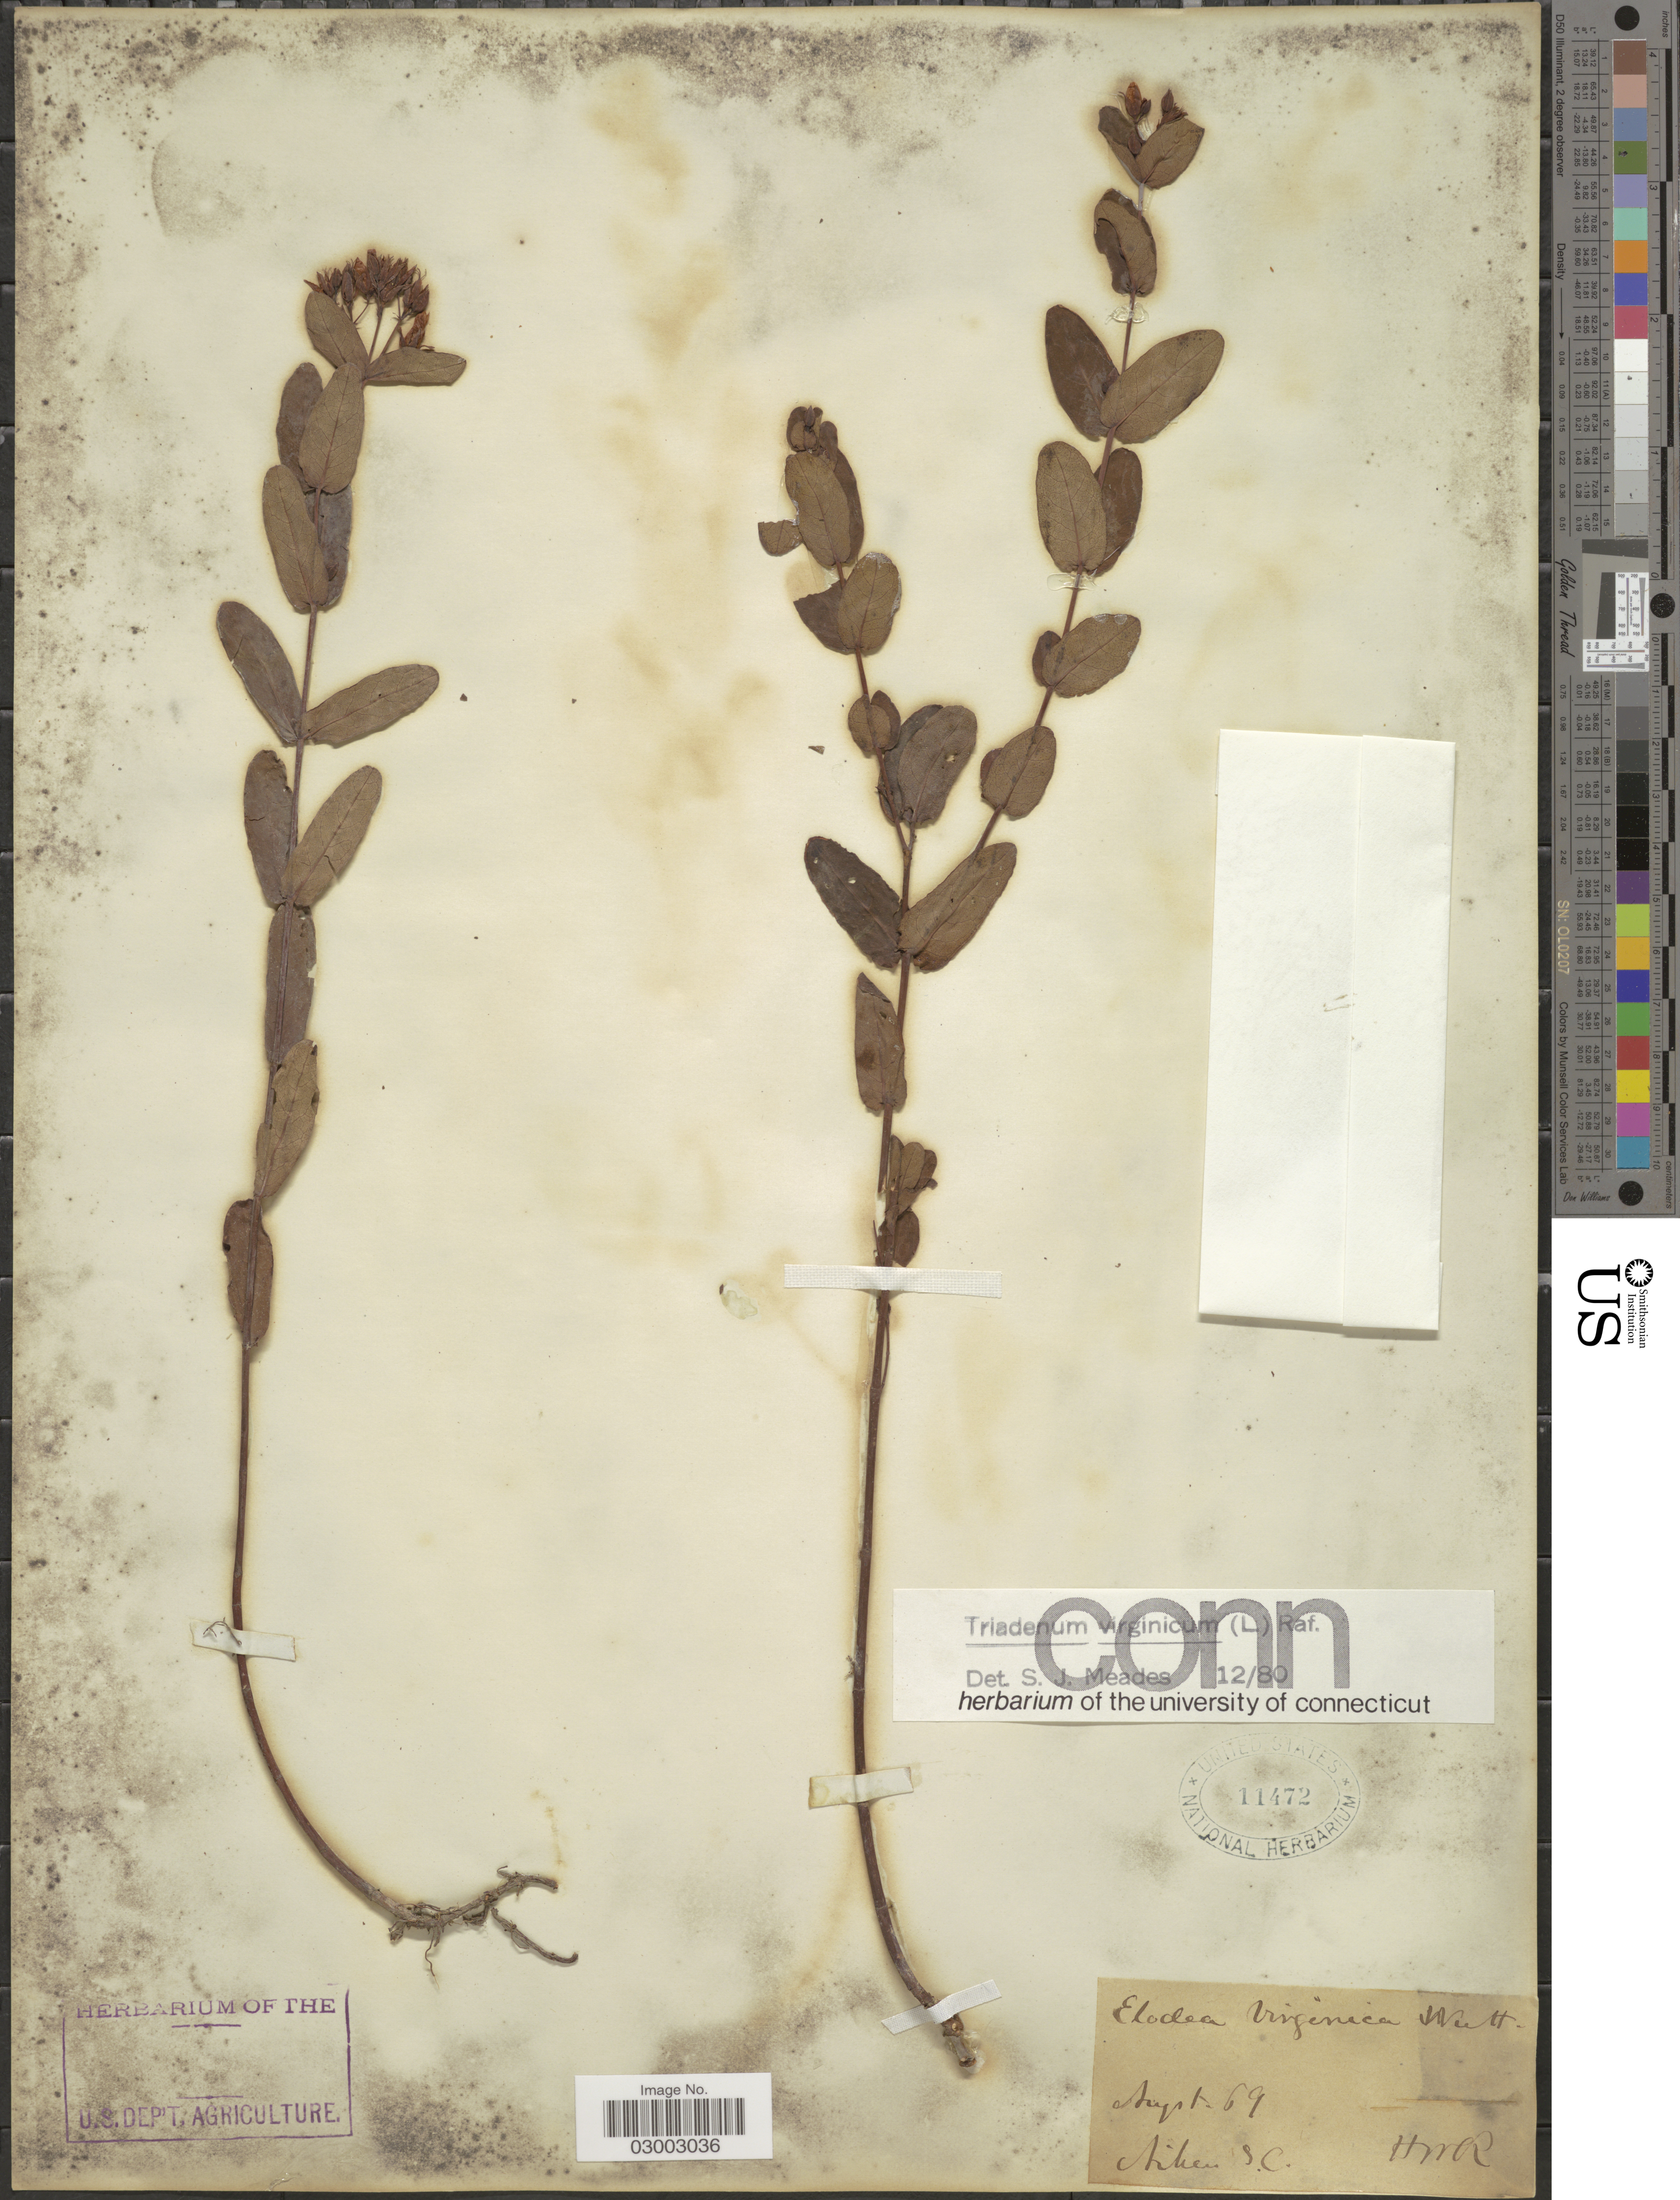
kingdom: Plantae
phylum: Tracheophyta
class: Magnoliopsida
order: Malpighiales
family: Hypericaceae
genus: Hypericum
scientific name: Hypericum virginicum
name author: L.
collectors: H. M. R.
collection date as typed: Transcribed d/m/y: /8/69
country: United States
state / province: South Carolina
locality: Aiken.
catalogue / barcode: US 11472